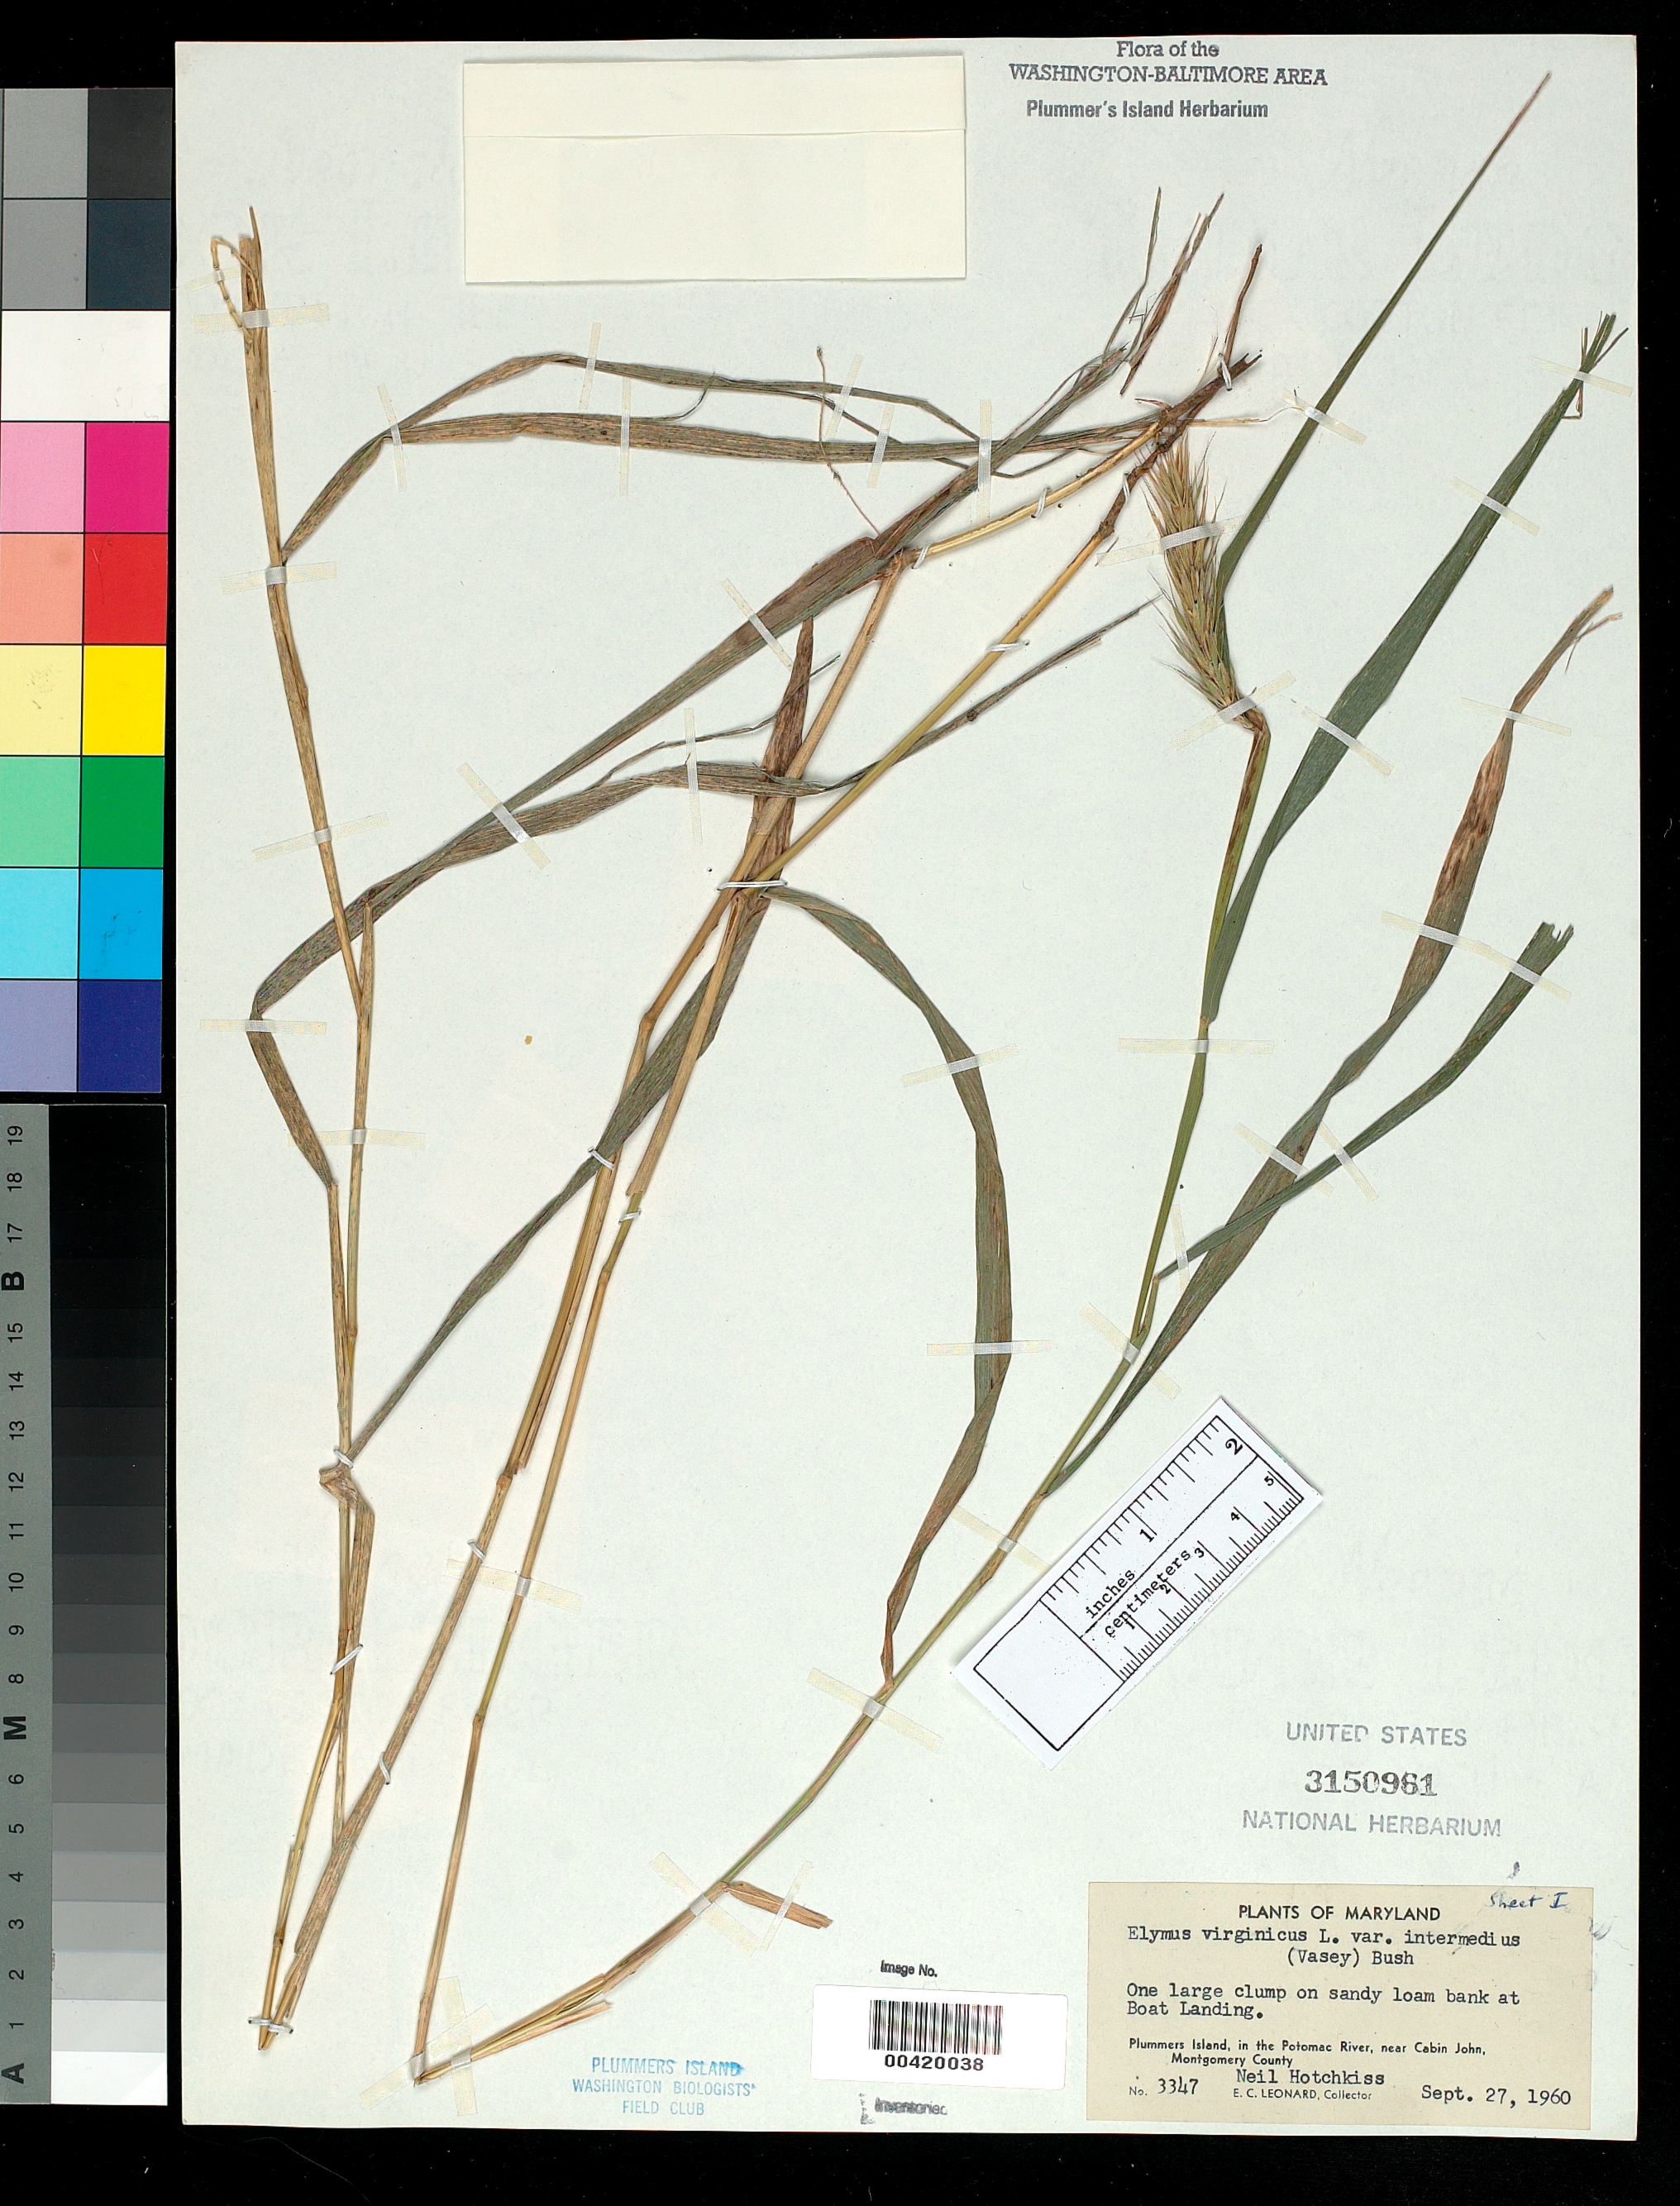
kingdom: Plantae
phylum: Tracheophyta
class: Liliopsida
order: Poales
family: Poaceae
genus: Elymus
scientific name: Elymus virginicus var. intermedius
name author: L.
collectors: E. C. Leonard & N. Hotchkiss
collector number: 3347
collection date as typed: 27 Sep 1960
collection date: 1960-09-27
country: United States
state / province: Maryland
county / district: Montgomery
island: Plummers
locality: Plummer's Island; Boat Landing C. & O. Canal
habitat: Sandy loam bank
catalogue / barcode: US 3150961